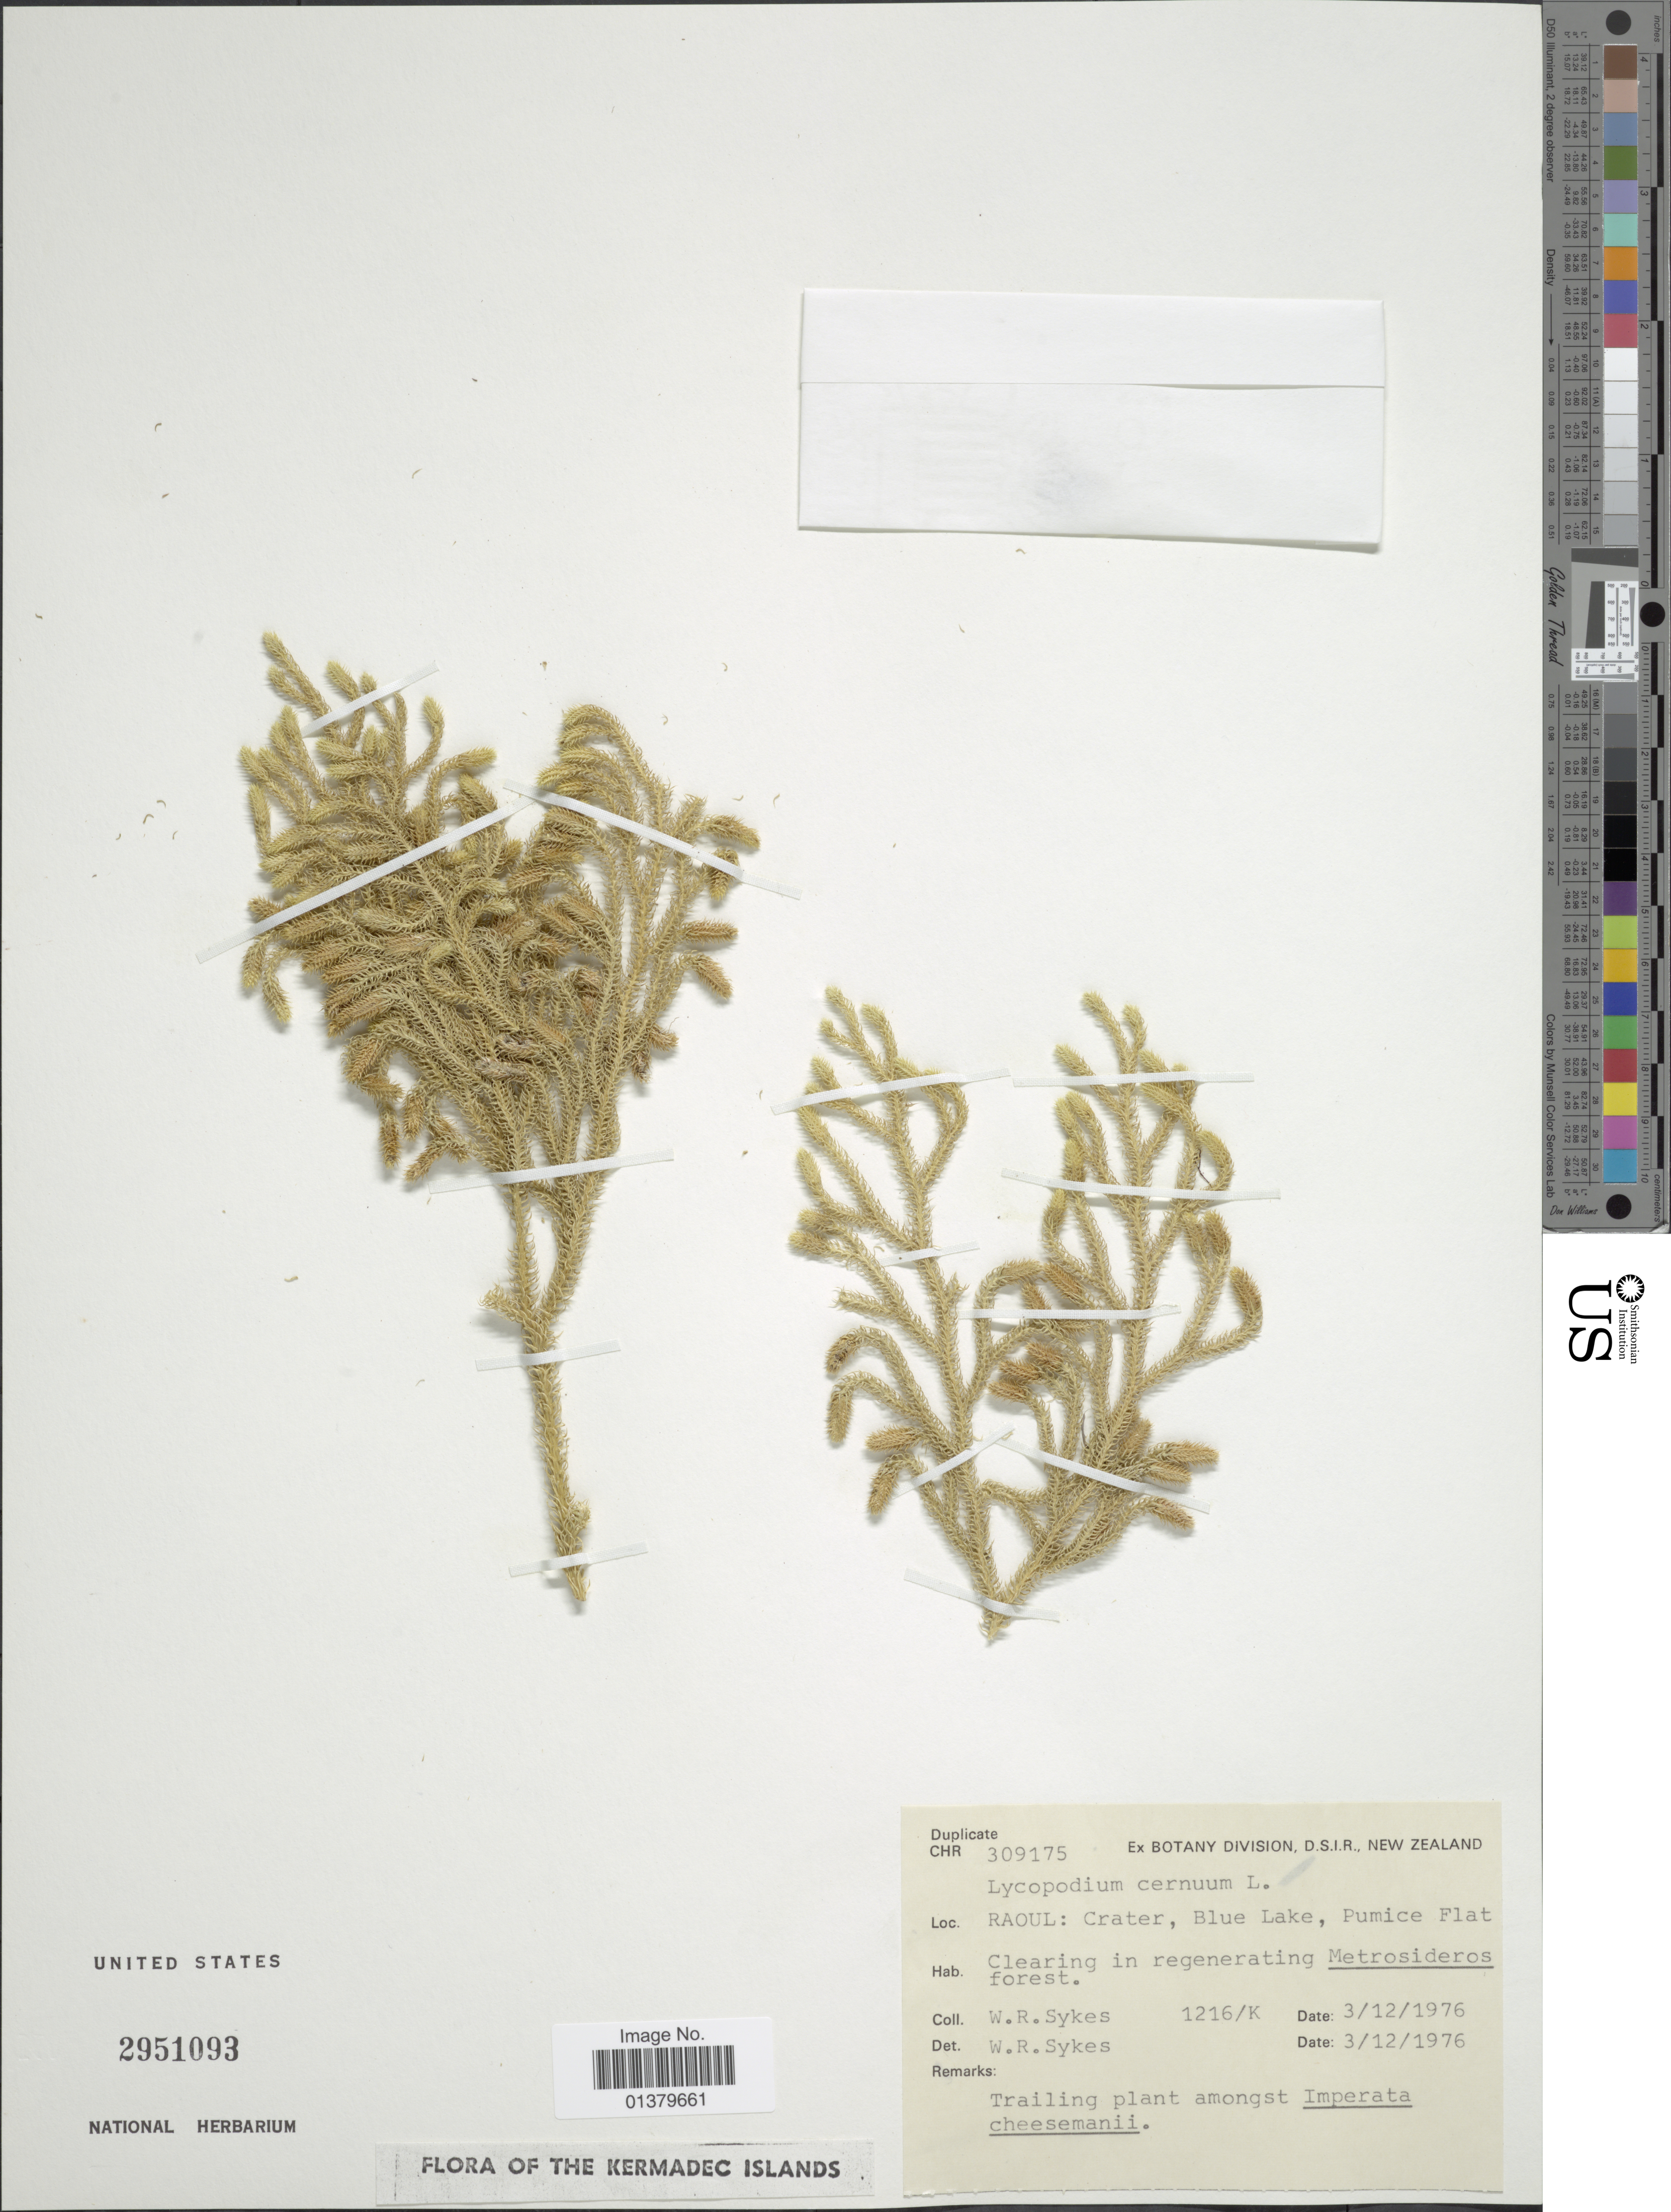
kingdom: Plantae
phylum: Tracheophyta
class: Lycopodiopsida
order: Lycopodiales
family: Lycopodiaceae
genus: Palhinhaea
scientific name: Palhinhaea cernua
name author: (L.) Vasc. & Franco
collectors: W. R. Sykes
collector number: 1216/K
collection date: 1976-12-03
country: New Zealand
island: Raoul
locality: Raoul: Crater, Blue Lake, Pumice Flat. Kermadec Islands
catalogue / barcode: US 2951093